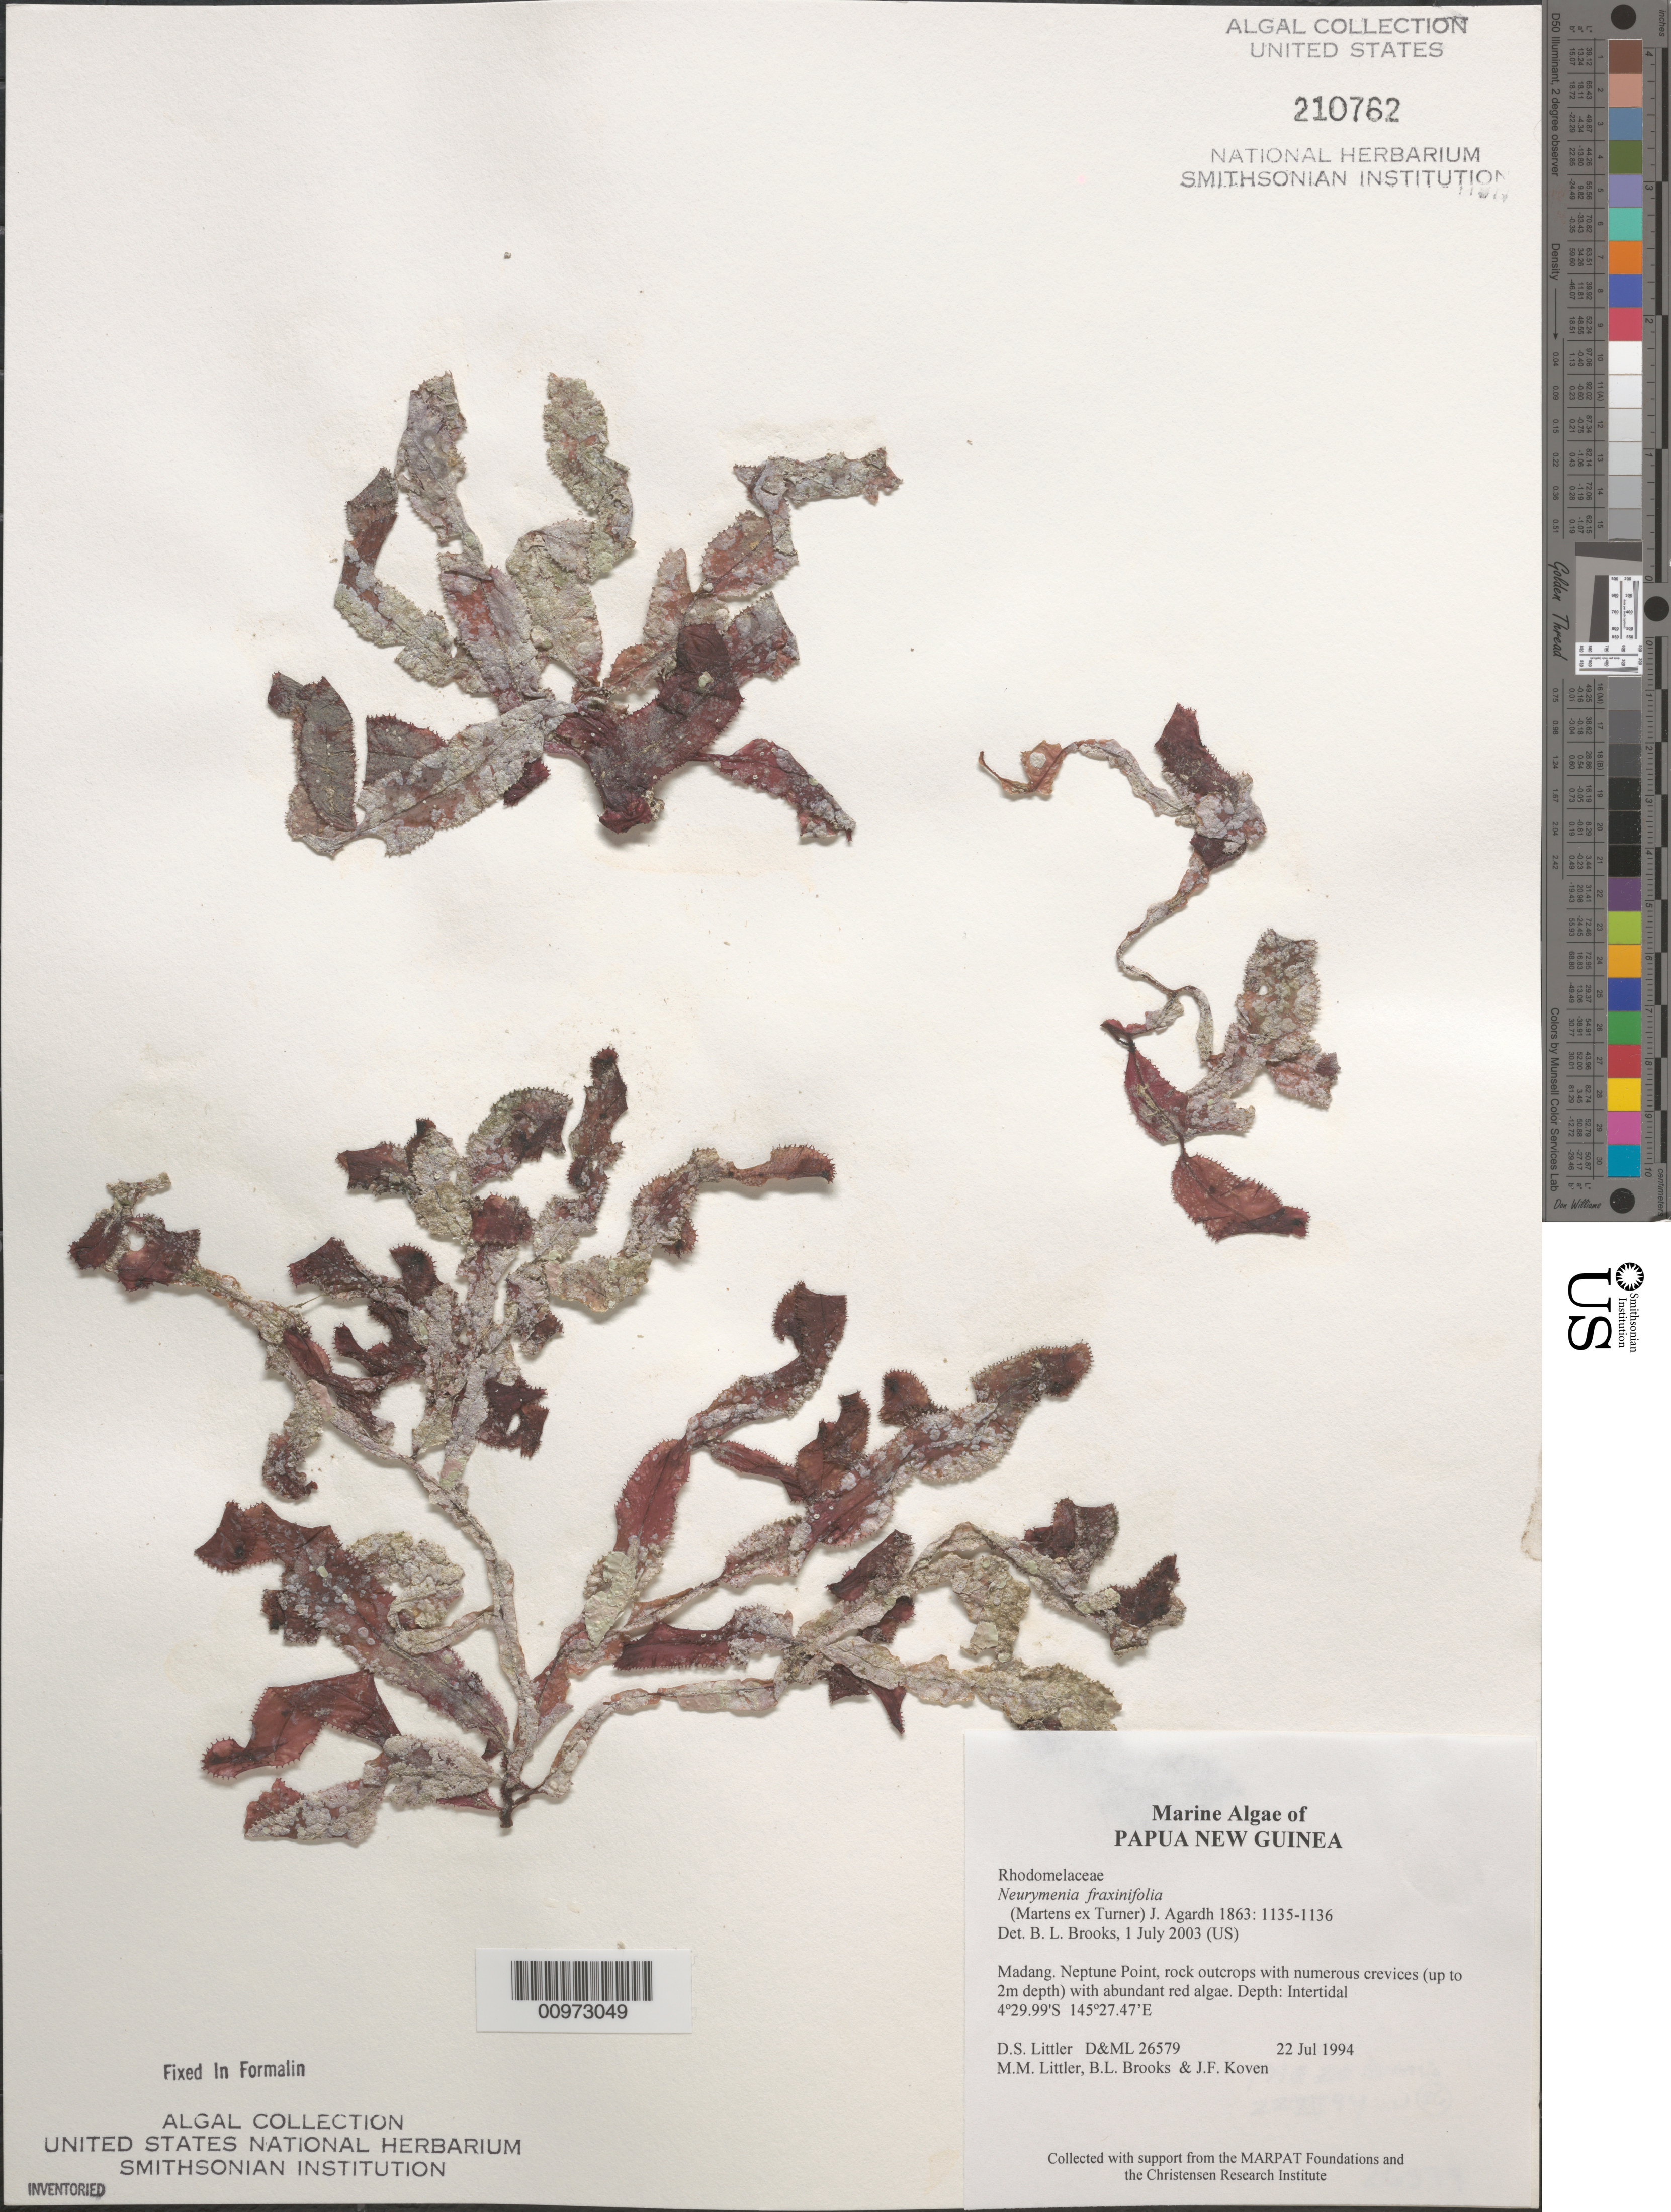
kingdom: Plantae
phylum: Rhodophyta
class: Florideophyceae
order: Ceramiales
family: Rhodomelaceae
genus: Neurymenia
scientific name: Neurymenia fraxinifolia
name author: (Mert. ex Turner) J. Agardh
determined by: Brooks, B. L., (BOT), Smithsonian Institution - National Museum of Natural History (UNITED STATES)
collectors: D. S. Littler, M. M. Littler, B. Brooks & J. Koven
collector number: D&ML 26579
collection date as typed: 22 Jul 1994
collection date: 1994-07-22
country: Papua New Guinea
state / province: Madang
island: New Guinea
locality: Neptune Point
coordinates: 4 29.99'S, 145 27.47'E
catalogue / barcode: US 210762